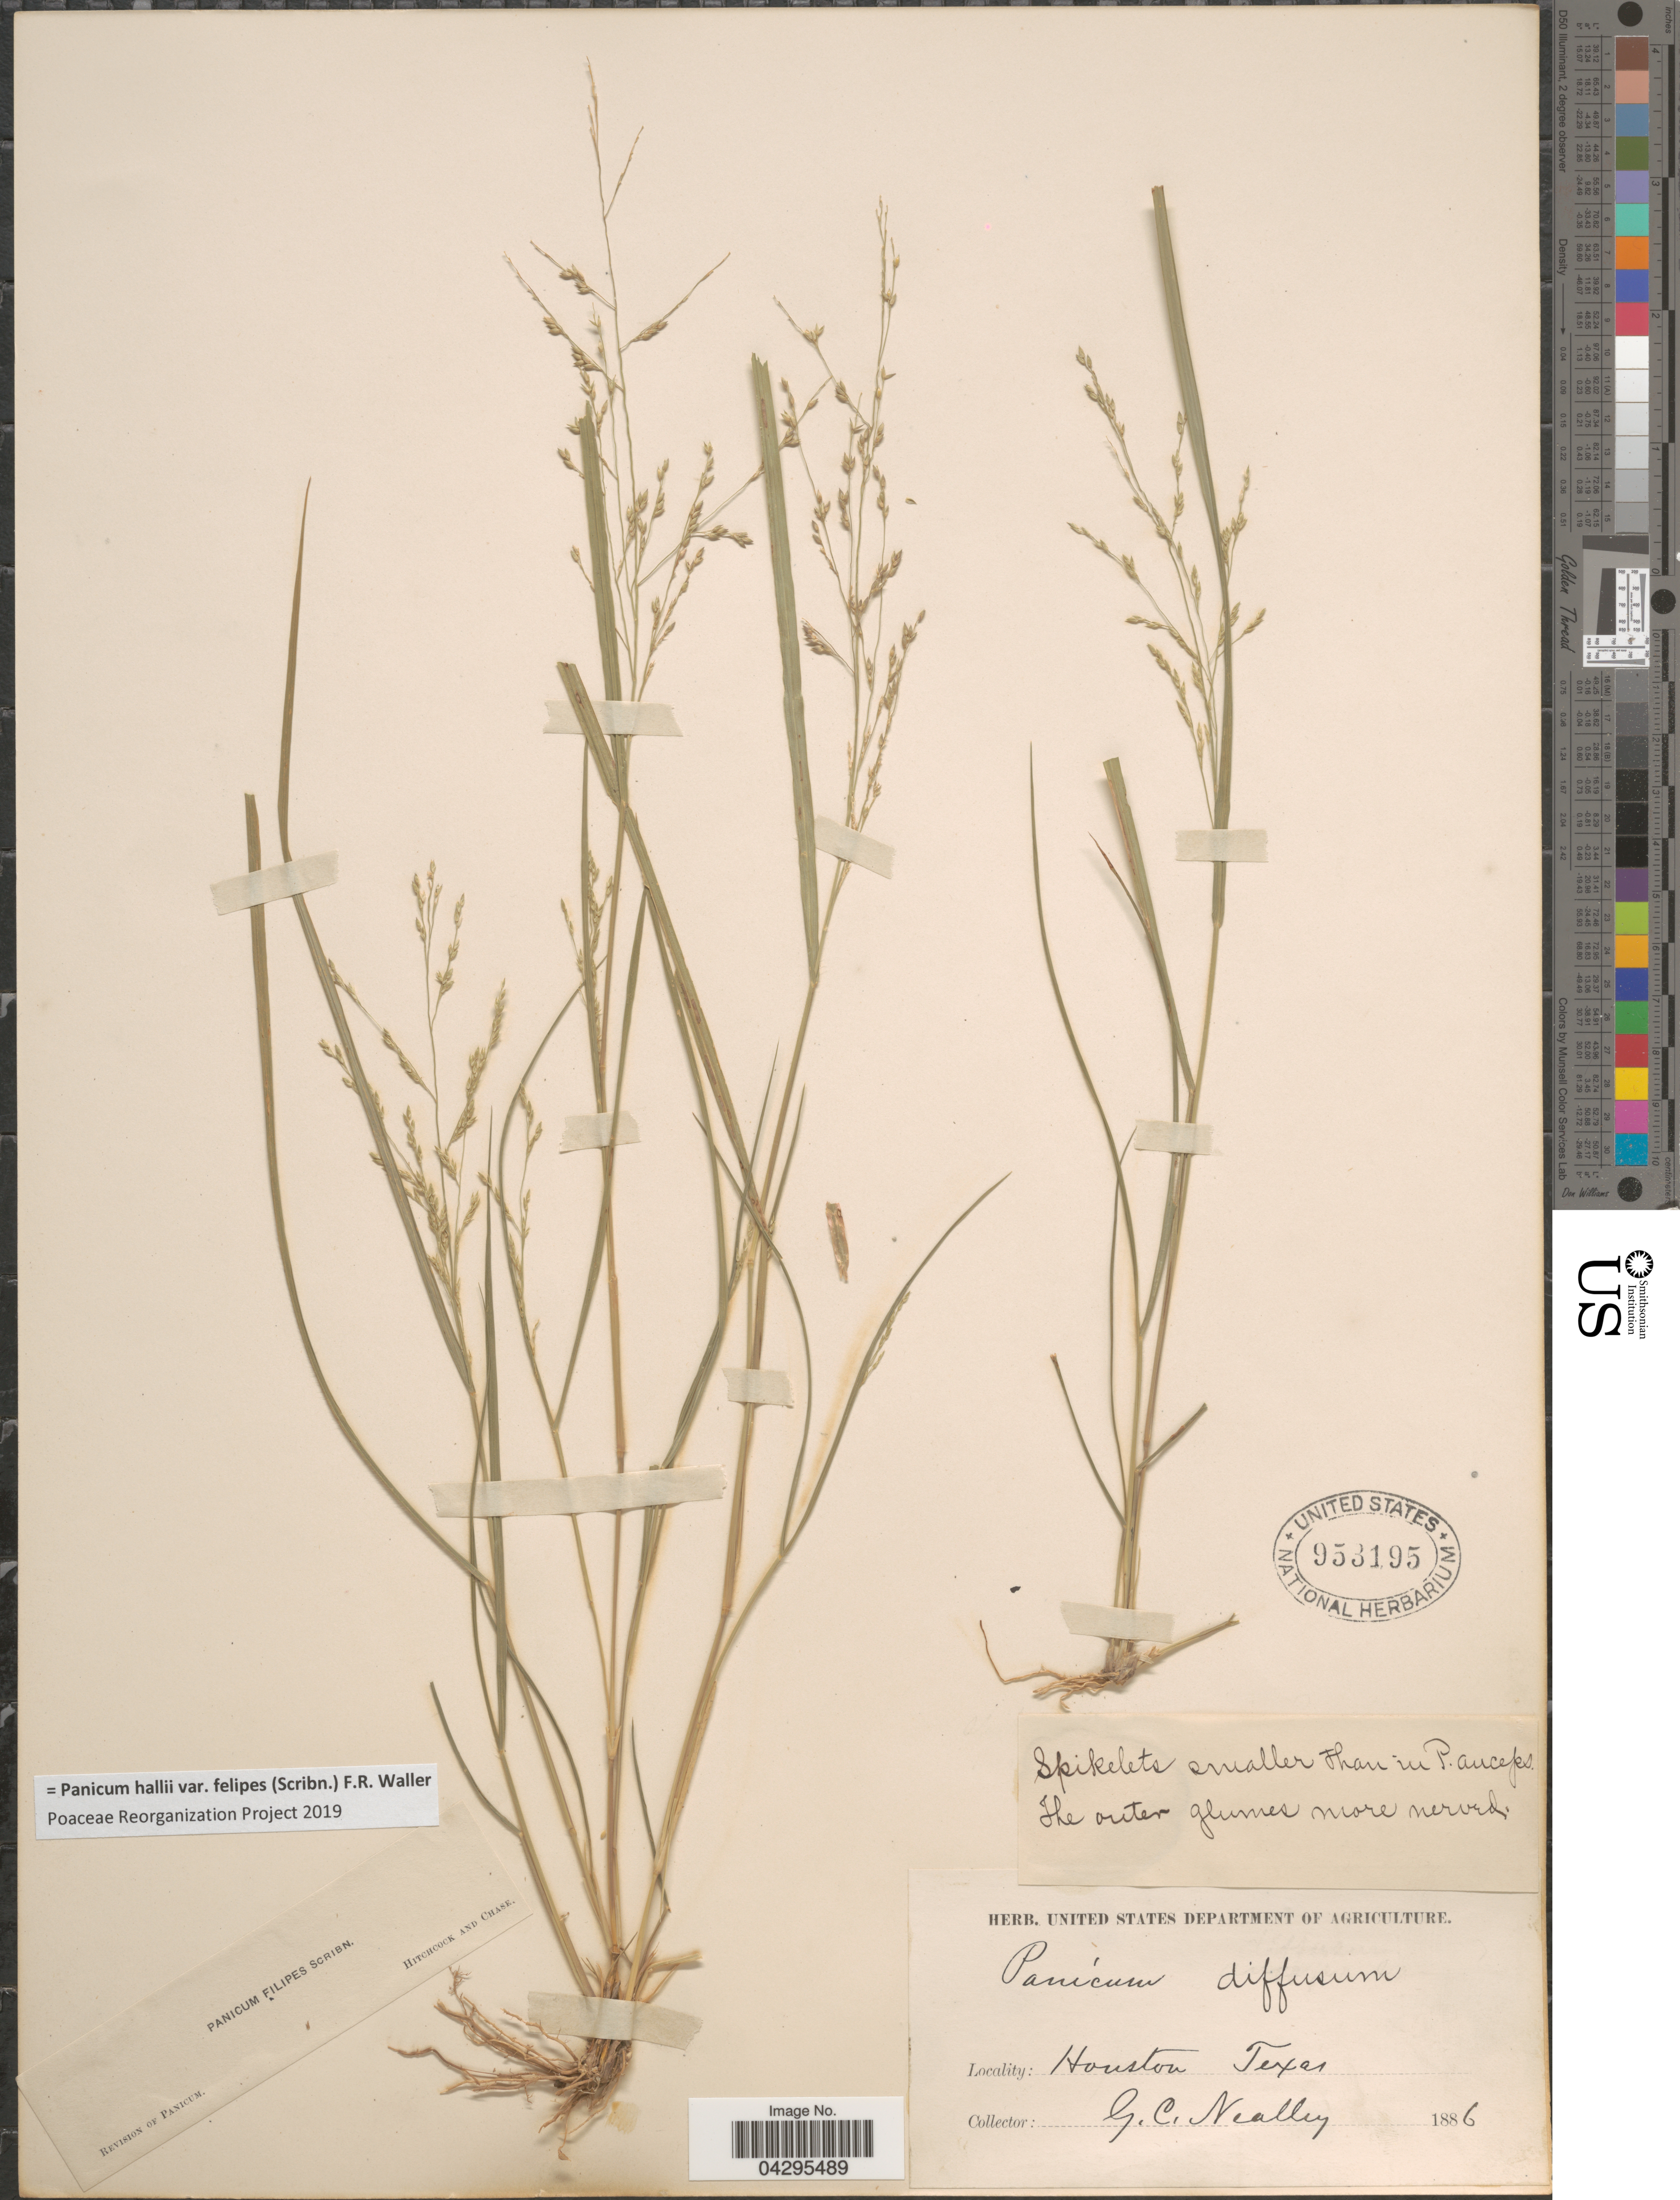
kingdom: Plantae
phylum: Tracheophyta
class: Liliopsida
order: Poales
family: Poaceae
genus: Panicum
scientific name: Panicum hallii var. felipes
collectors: G. C. Nealley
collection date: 1886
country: United States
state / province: Texas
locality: Houston.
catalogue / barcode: US 953195